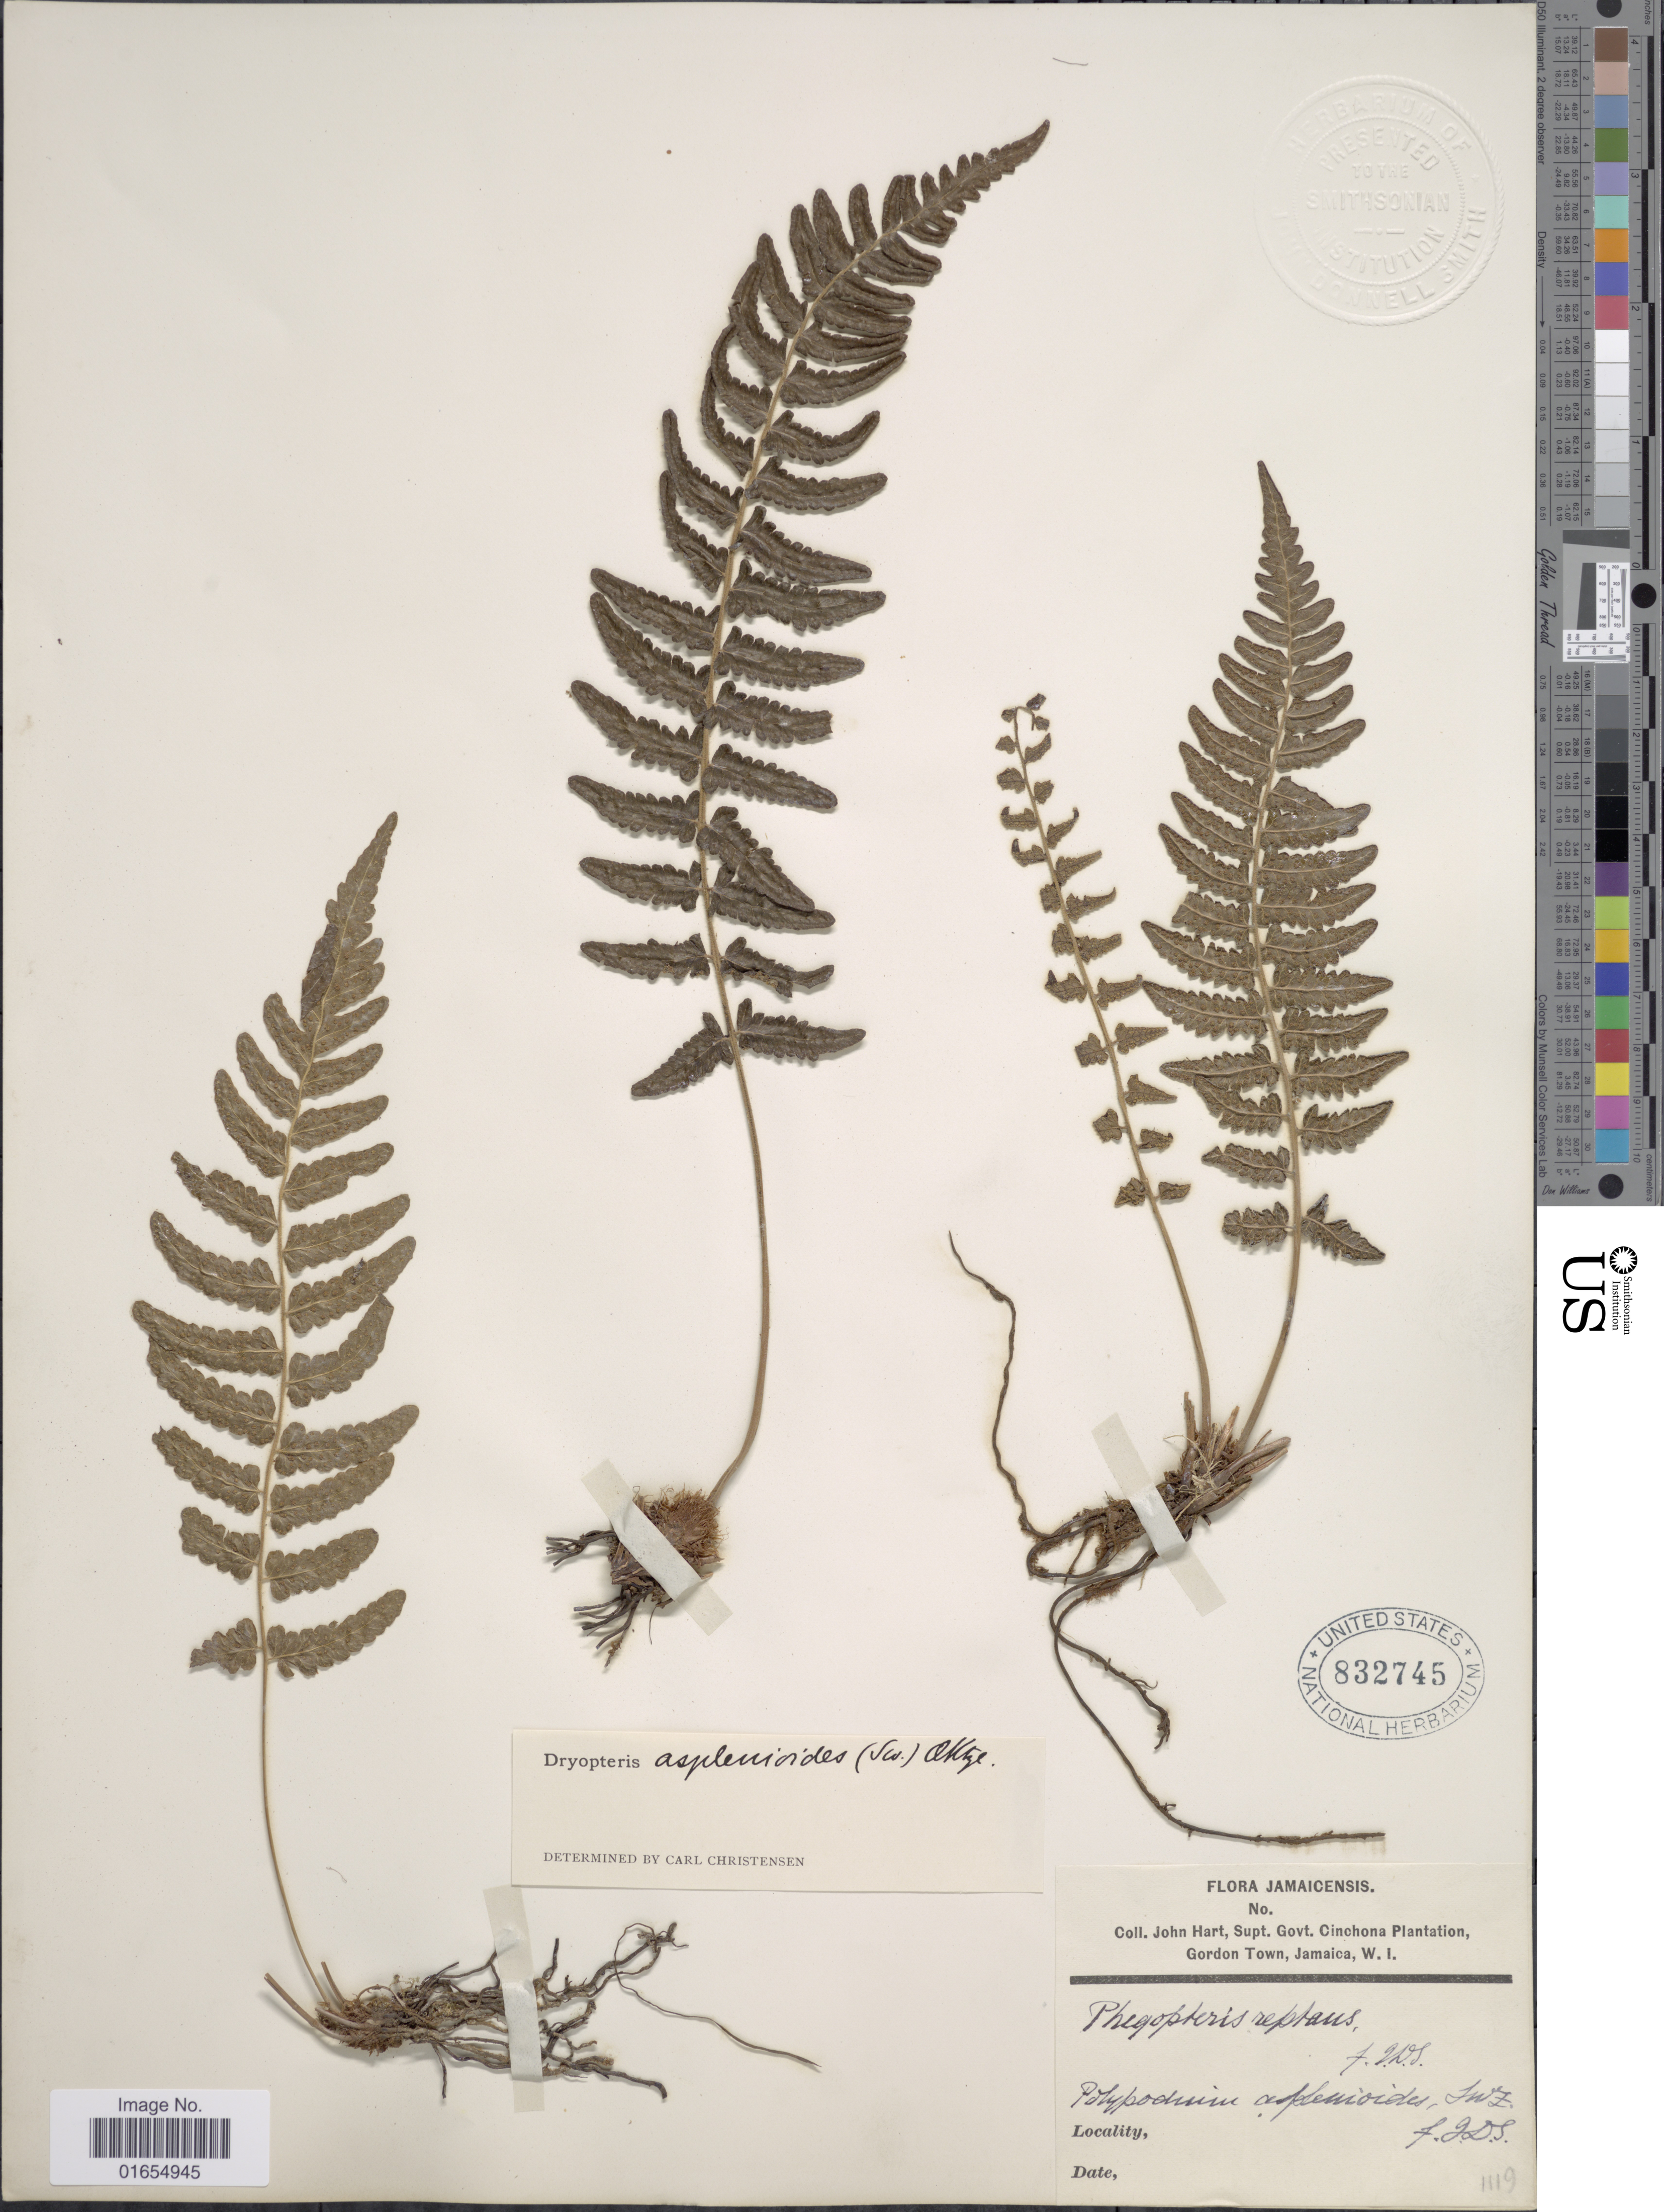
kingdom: Plantae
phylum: Tracheophyta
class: Polypodiopsida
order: Polypodiales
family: Thelypteridaceae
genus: Goniopteris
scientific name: Goniopteris retroflexa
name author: (L.) Pic. Serm.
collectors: J. H. Hart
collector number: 1119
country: Jamaica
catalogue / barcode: US 832745